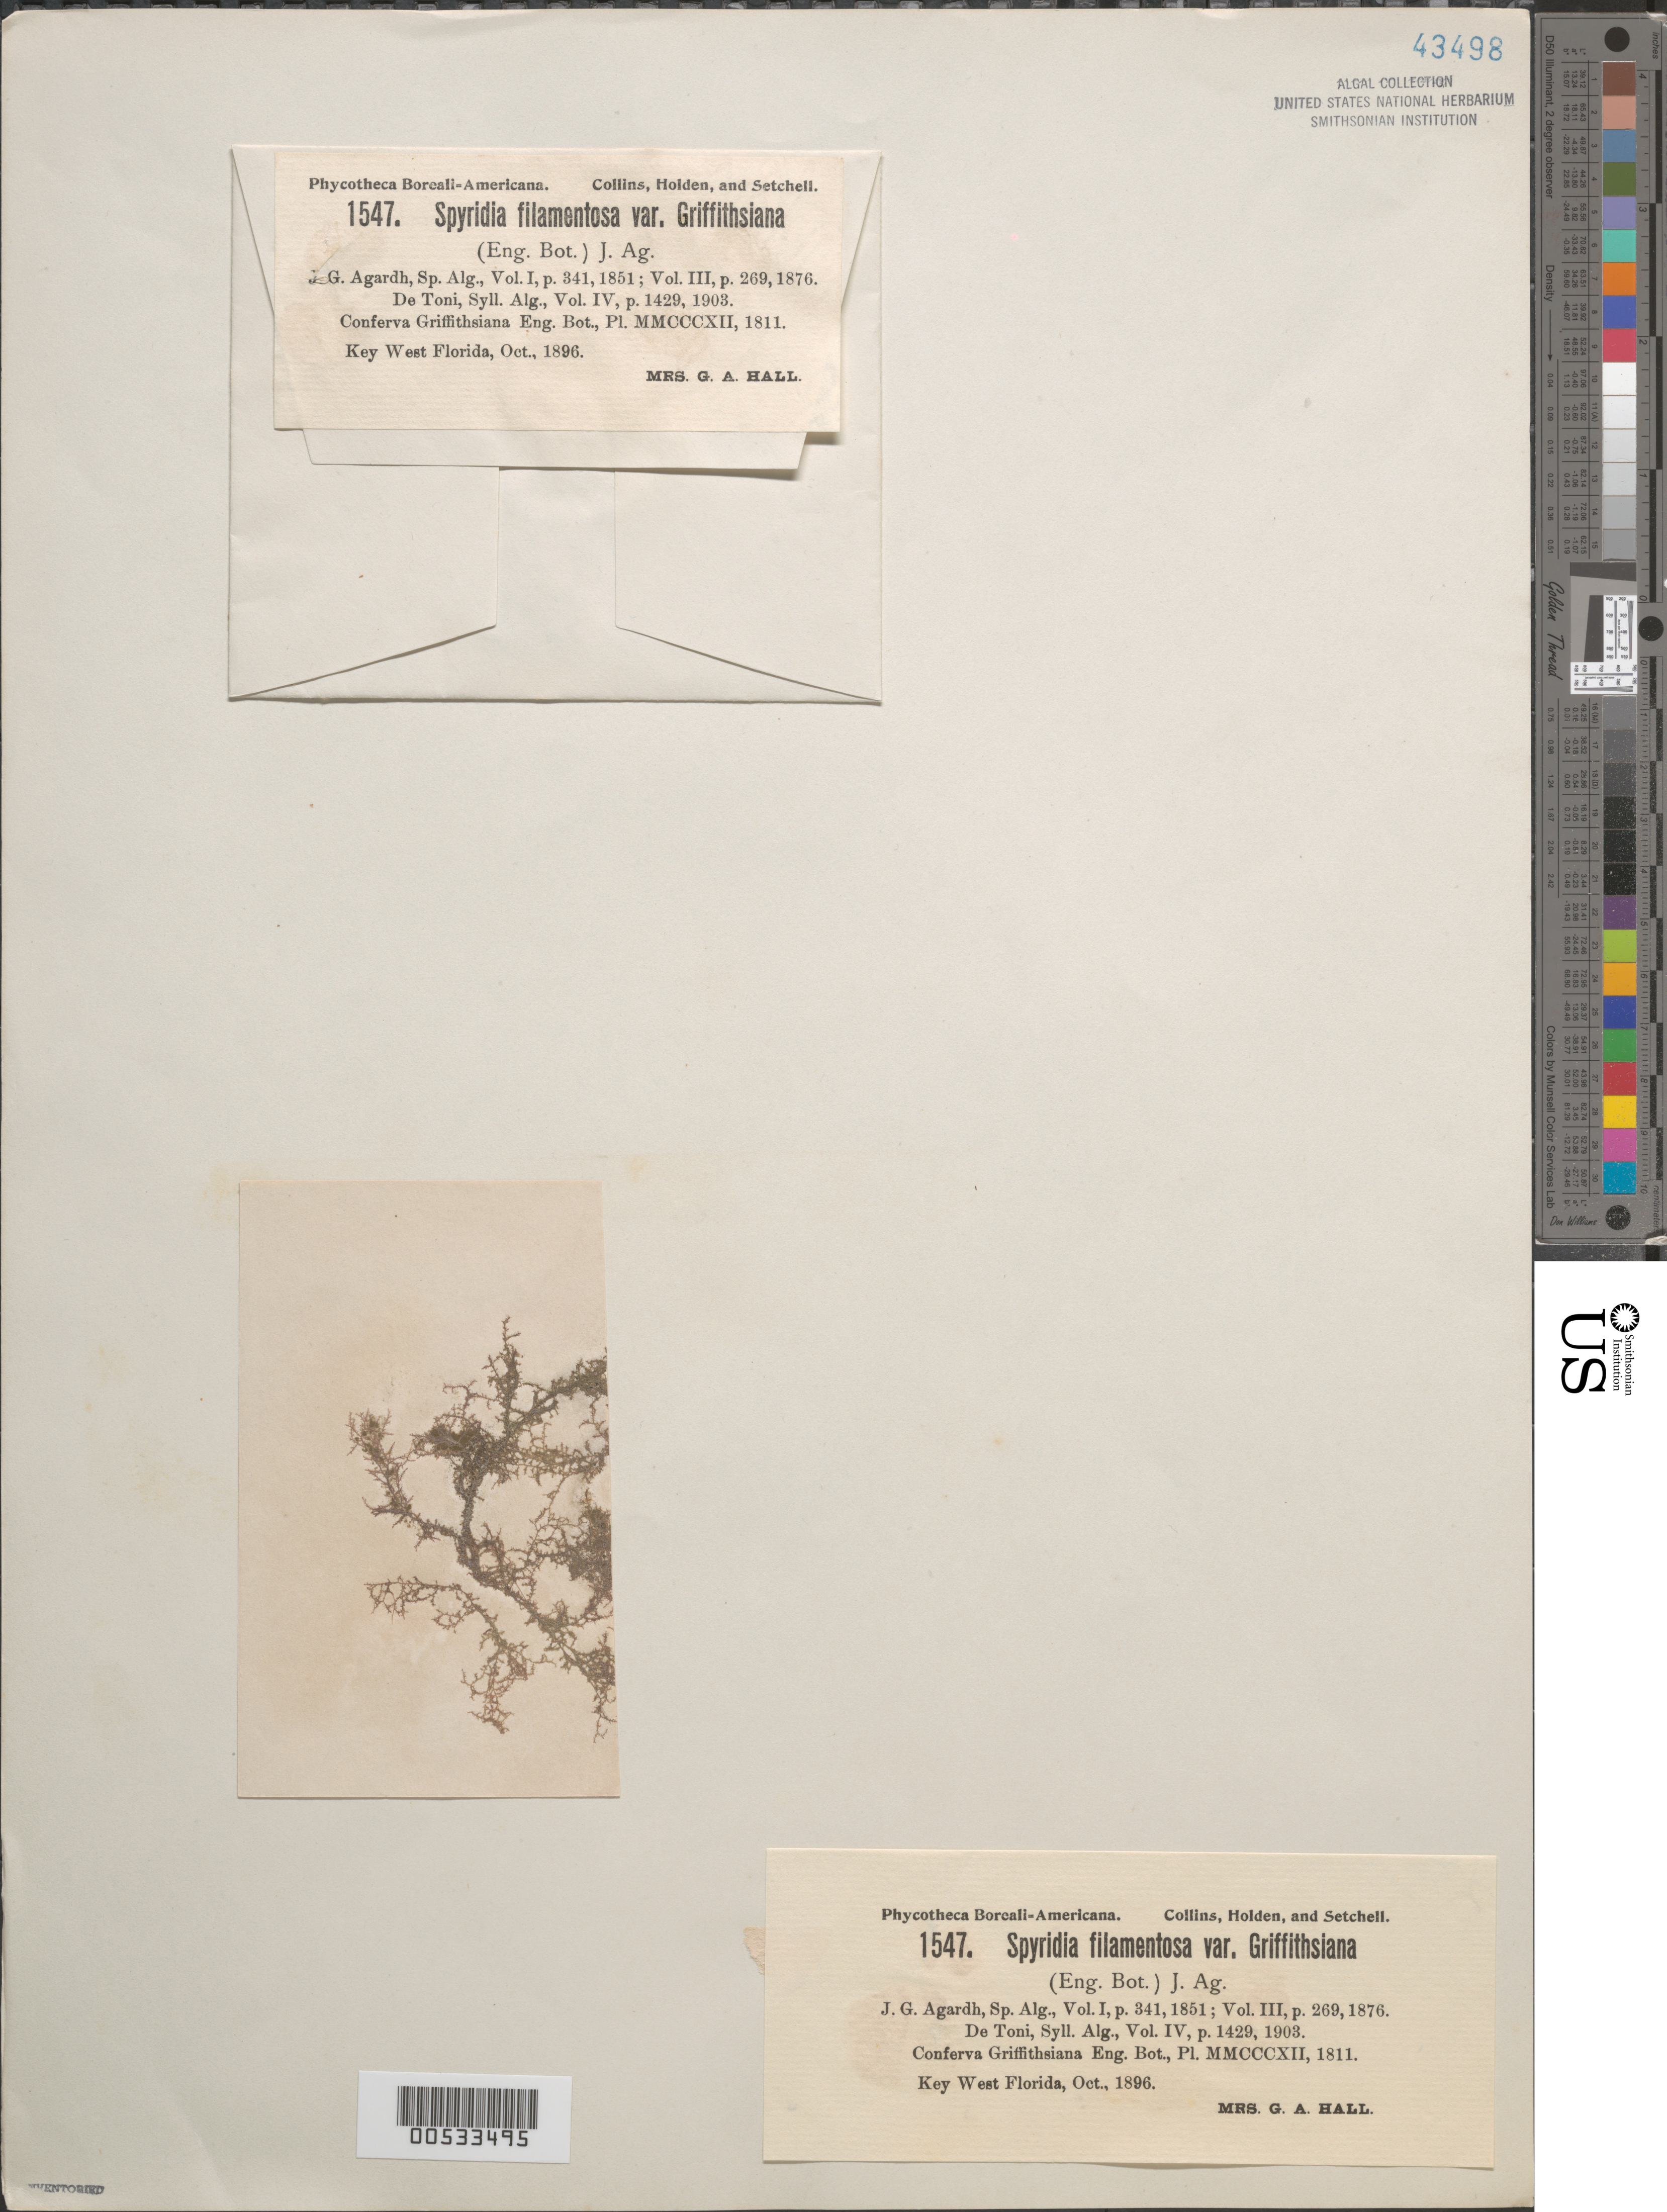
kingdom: Plantae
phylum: Rhodophyta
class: Florideophyceae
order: Ceramiales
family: Spyridiaceae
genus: Spyridia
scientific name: Spyridia filamentosa var. griffithsiana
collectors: Mrs. Hall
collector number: PB-A 1547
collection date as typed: Oct 1896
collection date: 1896-10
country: United States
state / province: Florida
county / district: Monroe County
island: Key West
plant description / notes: Collins, Holden & Setchell, Phycotheca Boreali-Americana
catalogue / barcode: US 43498